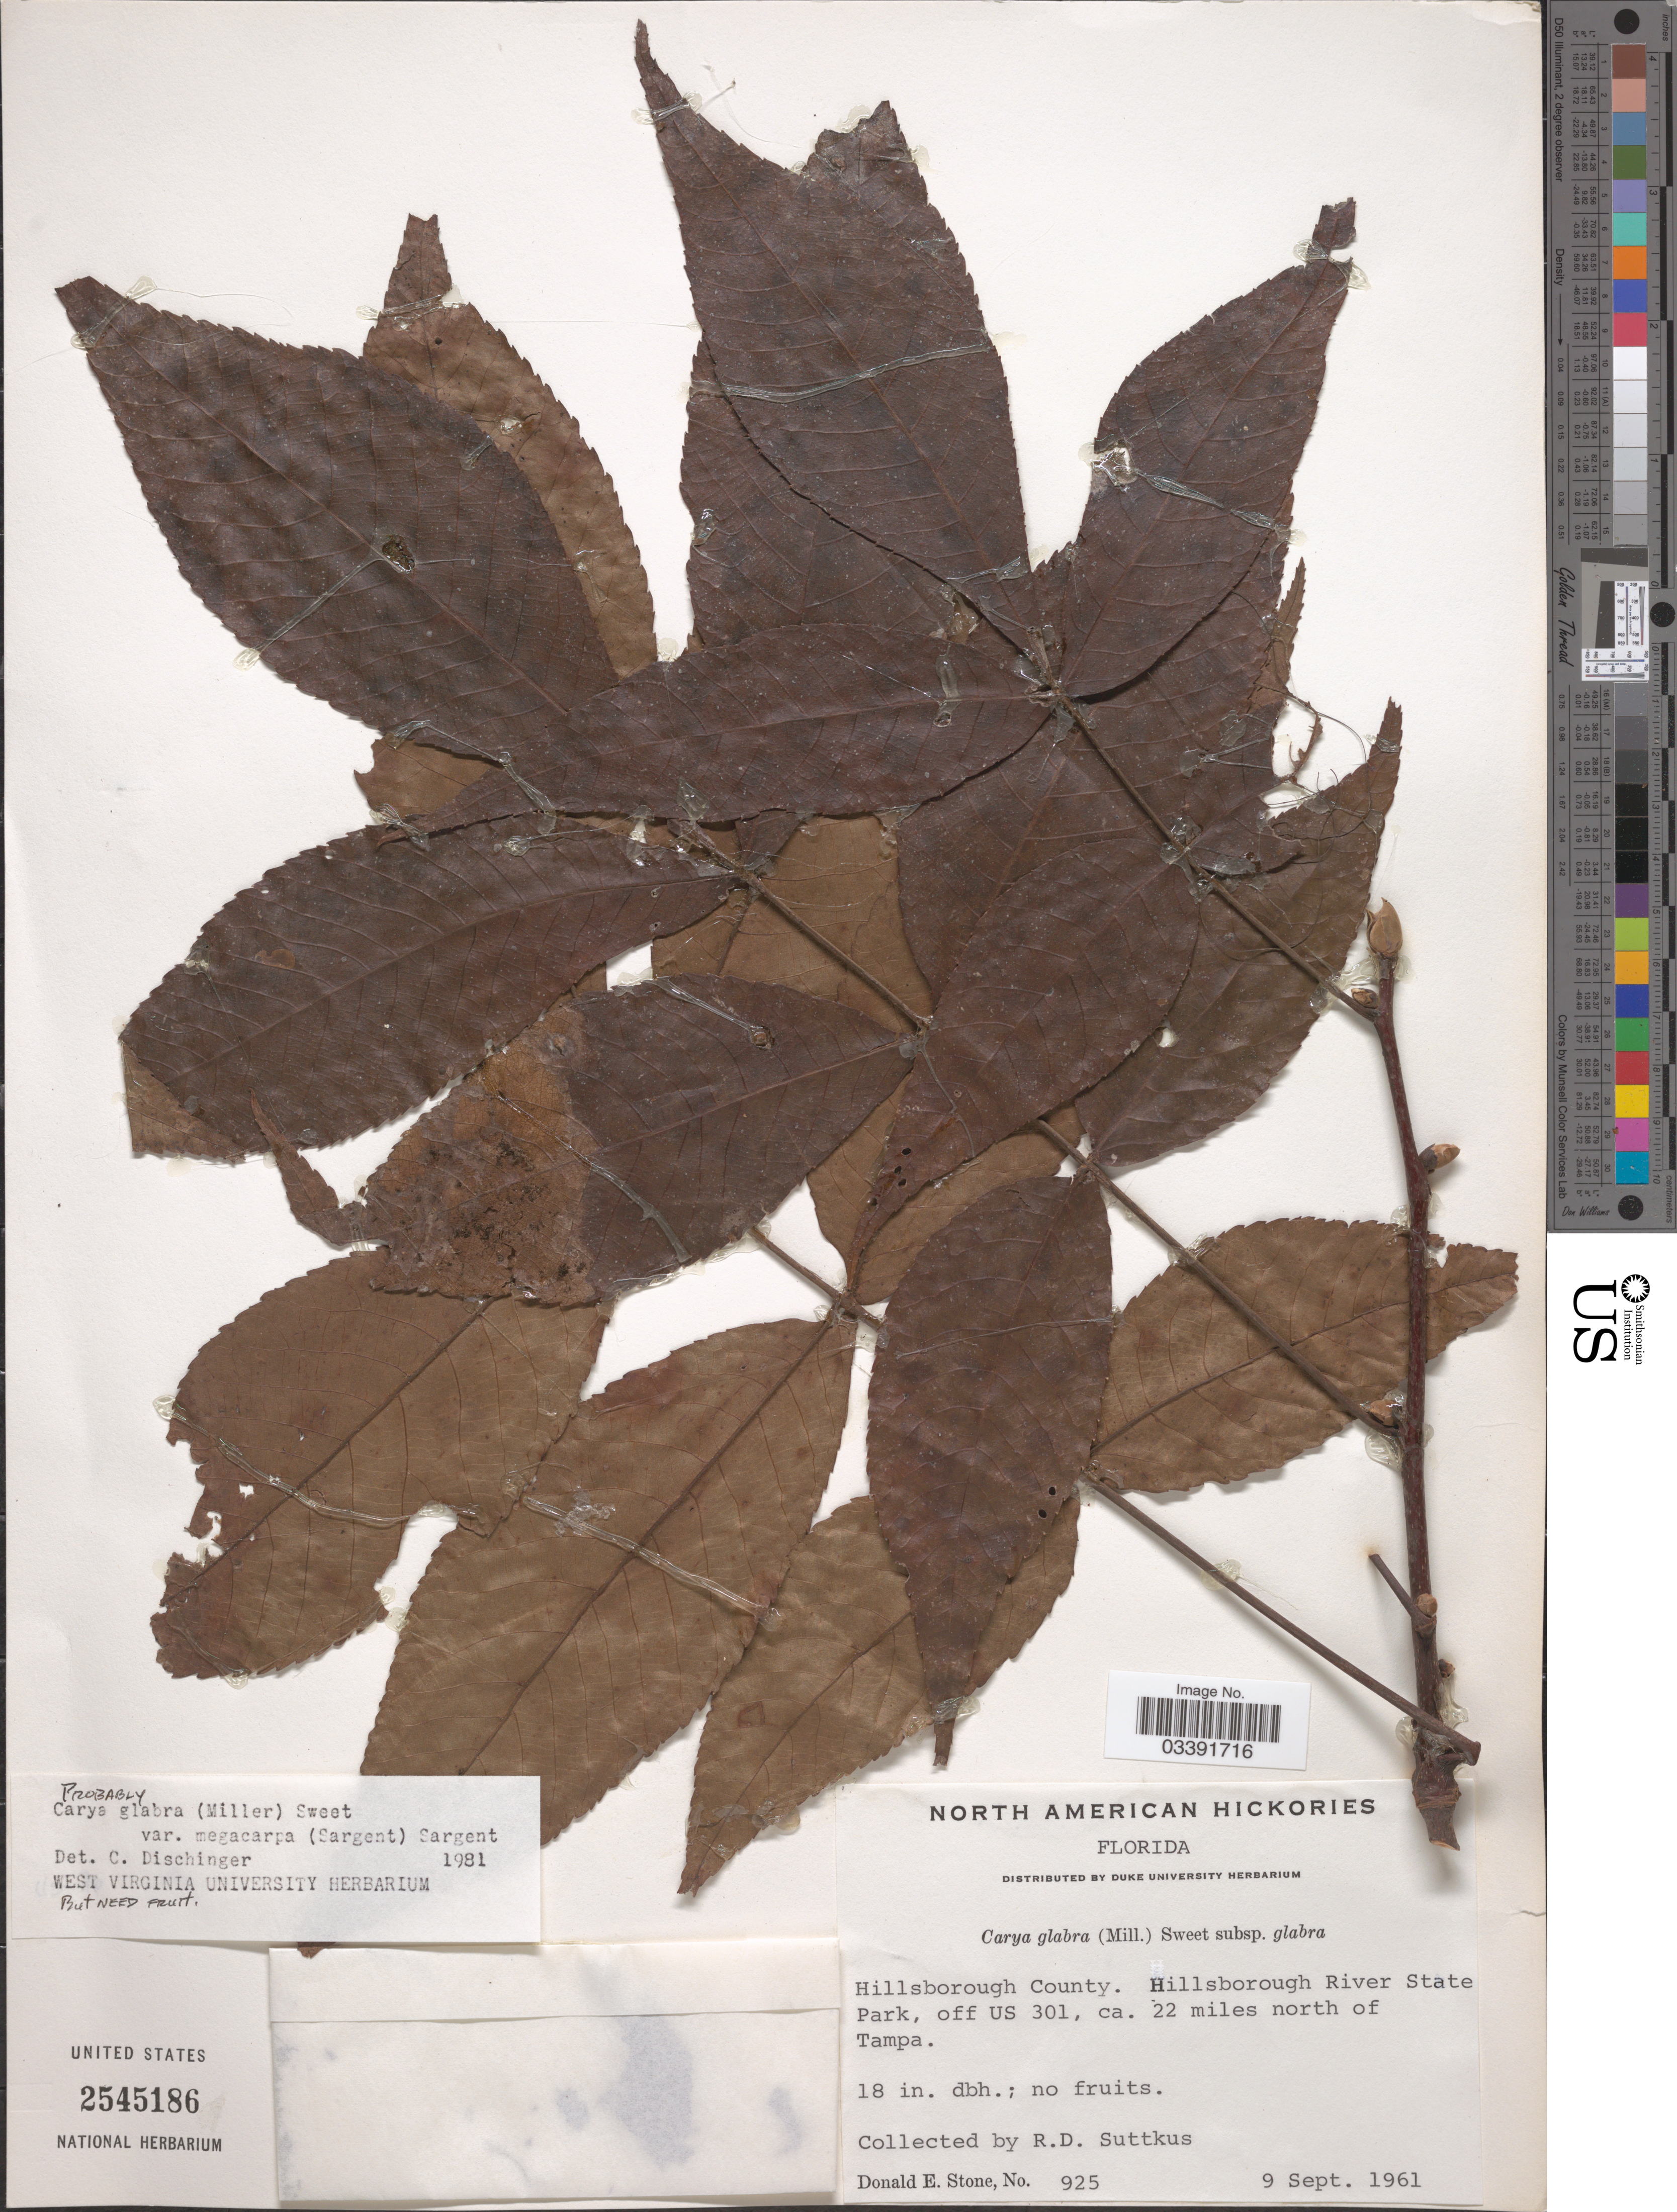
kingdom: Plantae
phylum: Tracheophyta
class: Magnoliopsida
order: Fagales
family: Juglandaceae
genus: Carya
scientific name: Carya glabra var. megacarpa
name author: (Sarg.) Sarg.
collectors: D. Stone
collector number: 925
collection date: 1961-09-09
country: United States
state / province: Florida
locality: Hillsborough County. Hillsborough River State Park, off US 301, ca. 22 miles north of Tampa.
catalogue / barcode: US 2545186